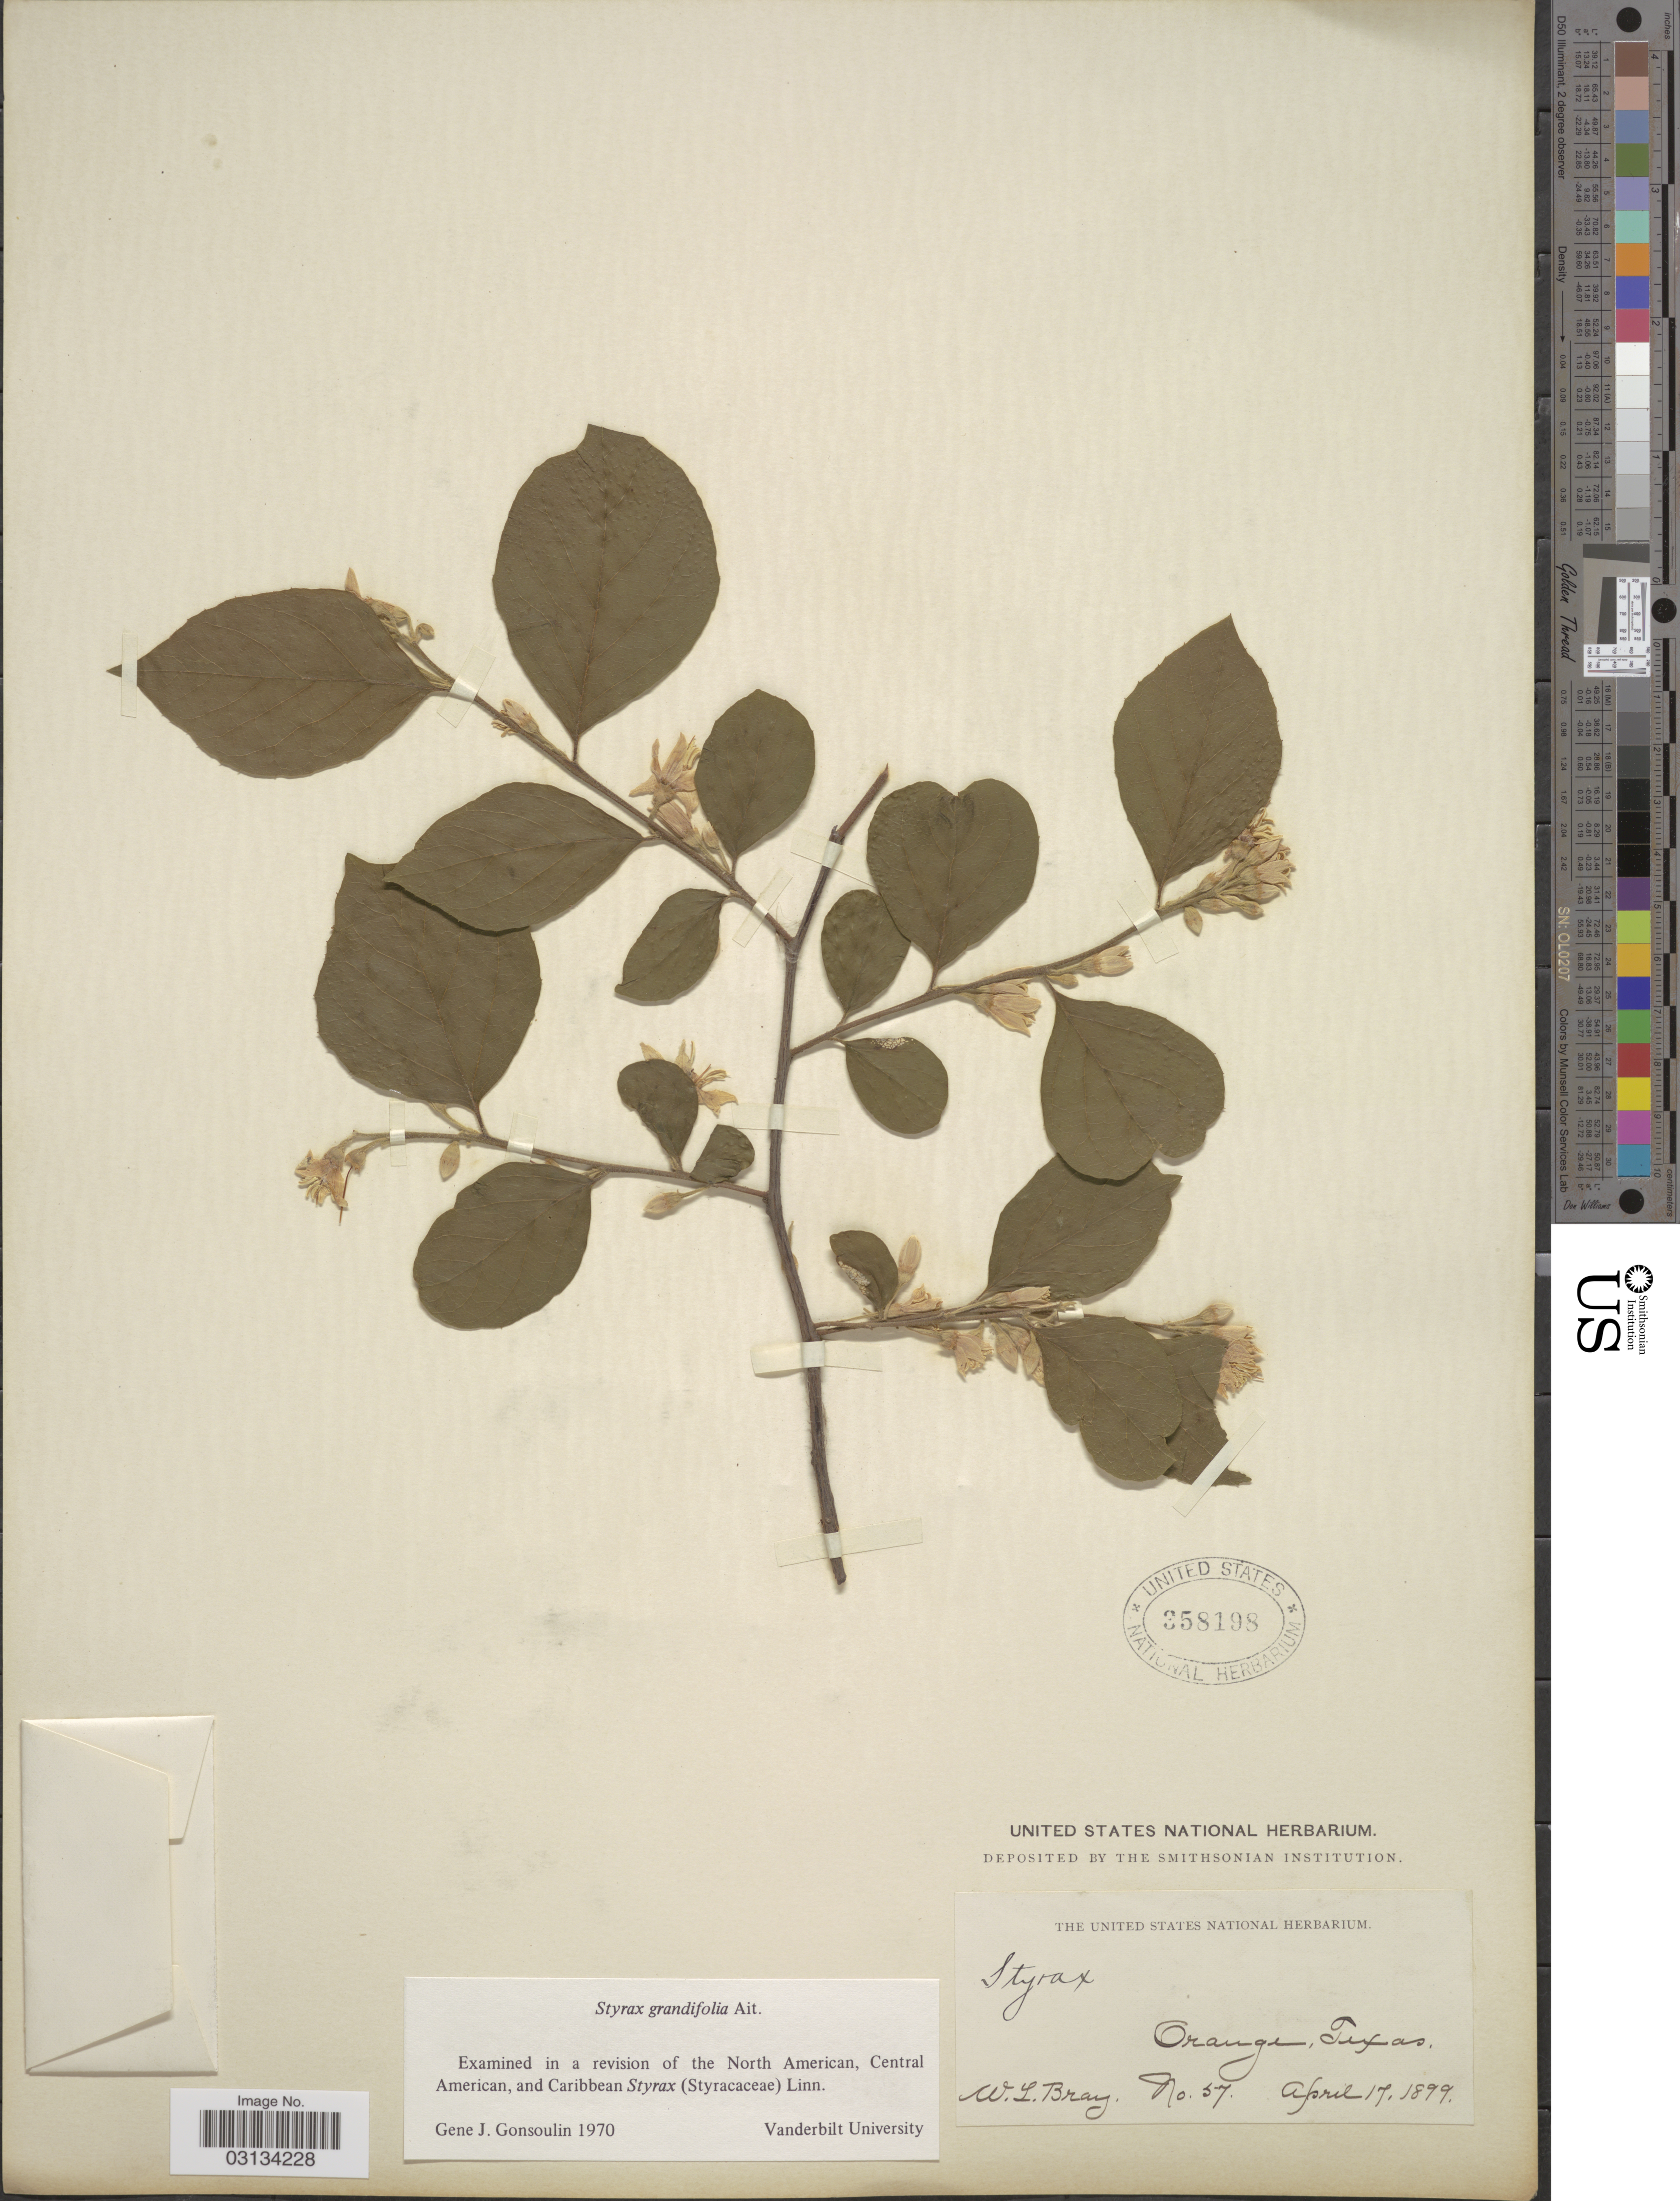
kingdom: Plantae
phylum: Tracheophyta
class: Magnoliopsida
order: Ericales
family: Styracaceae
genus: Styrax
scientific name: Styrax grandifolius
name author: Aiton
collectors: W. L. Bray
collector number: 57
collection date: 1899-04-17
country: United States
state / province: Texas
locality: Orange.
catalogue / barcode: US 358198